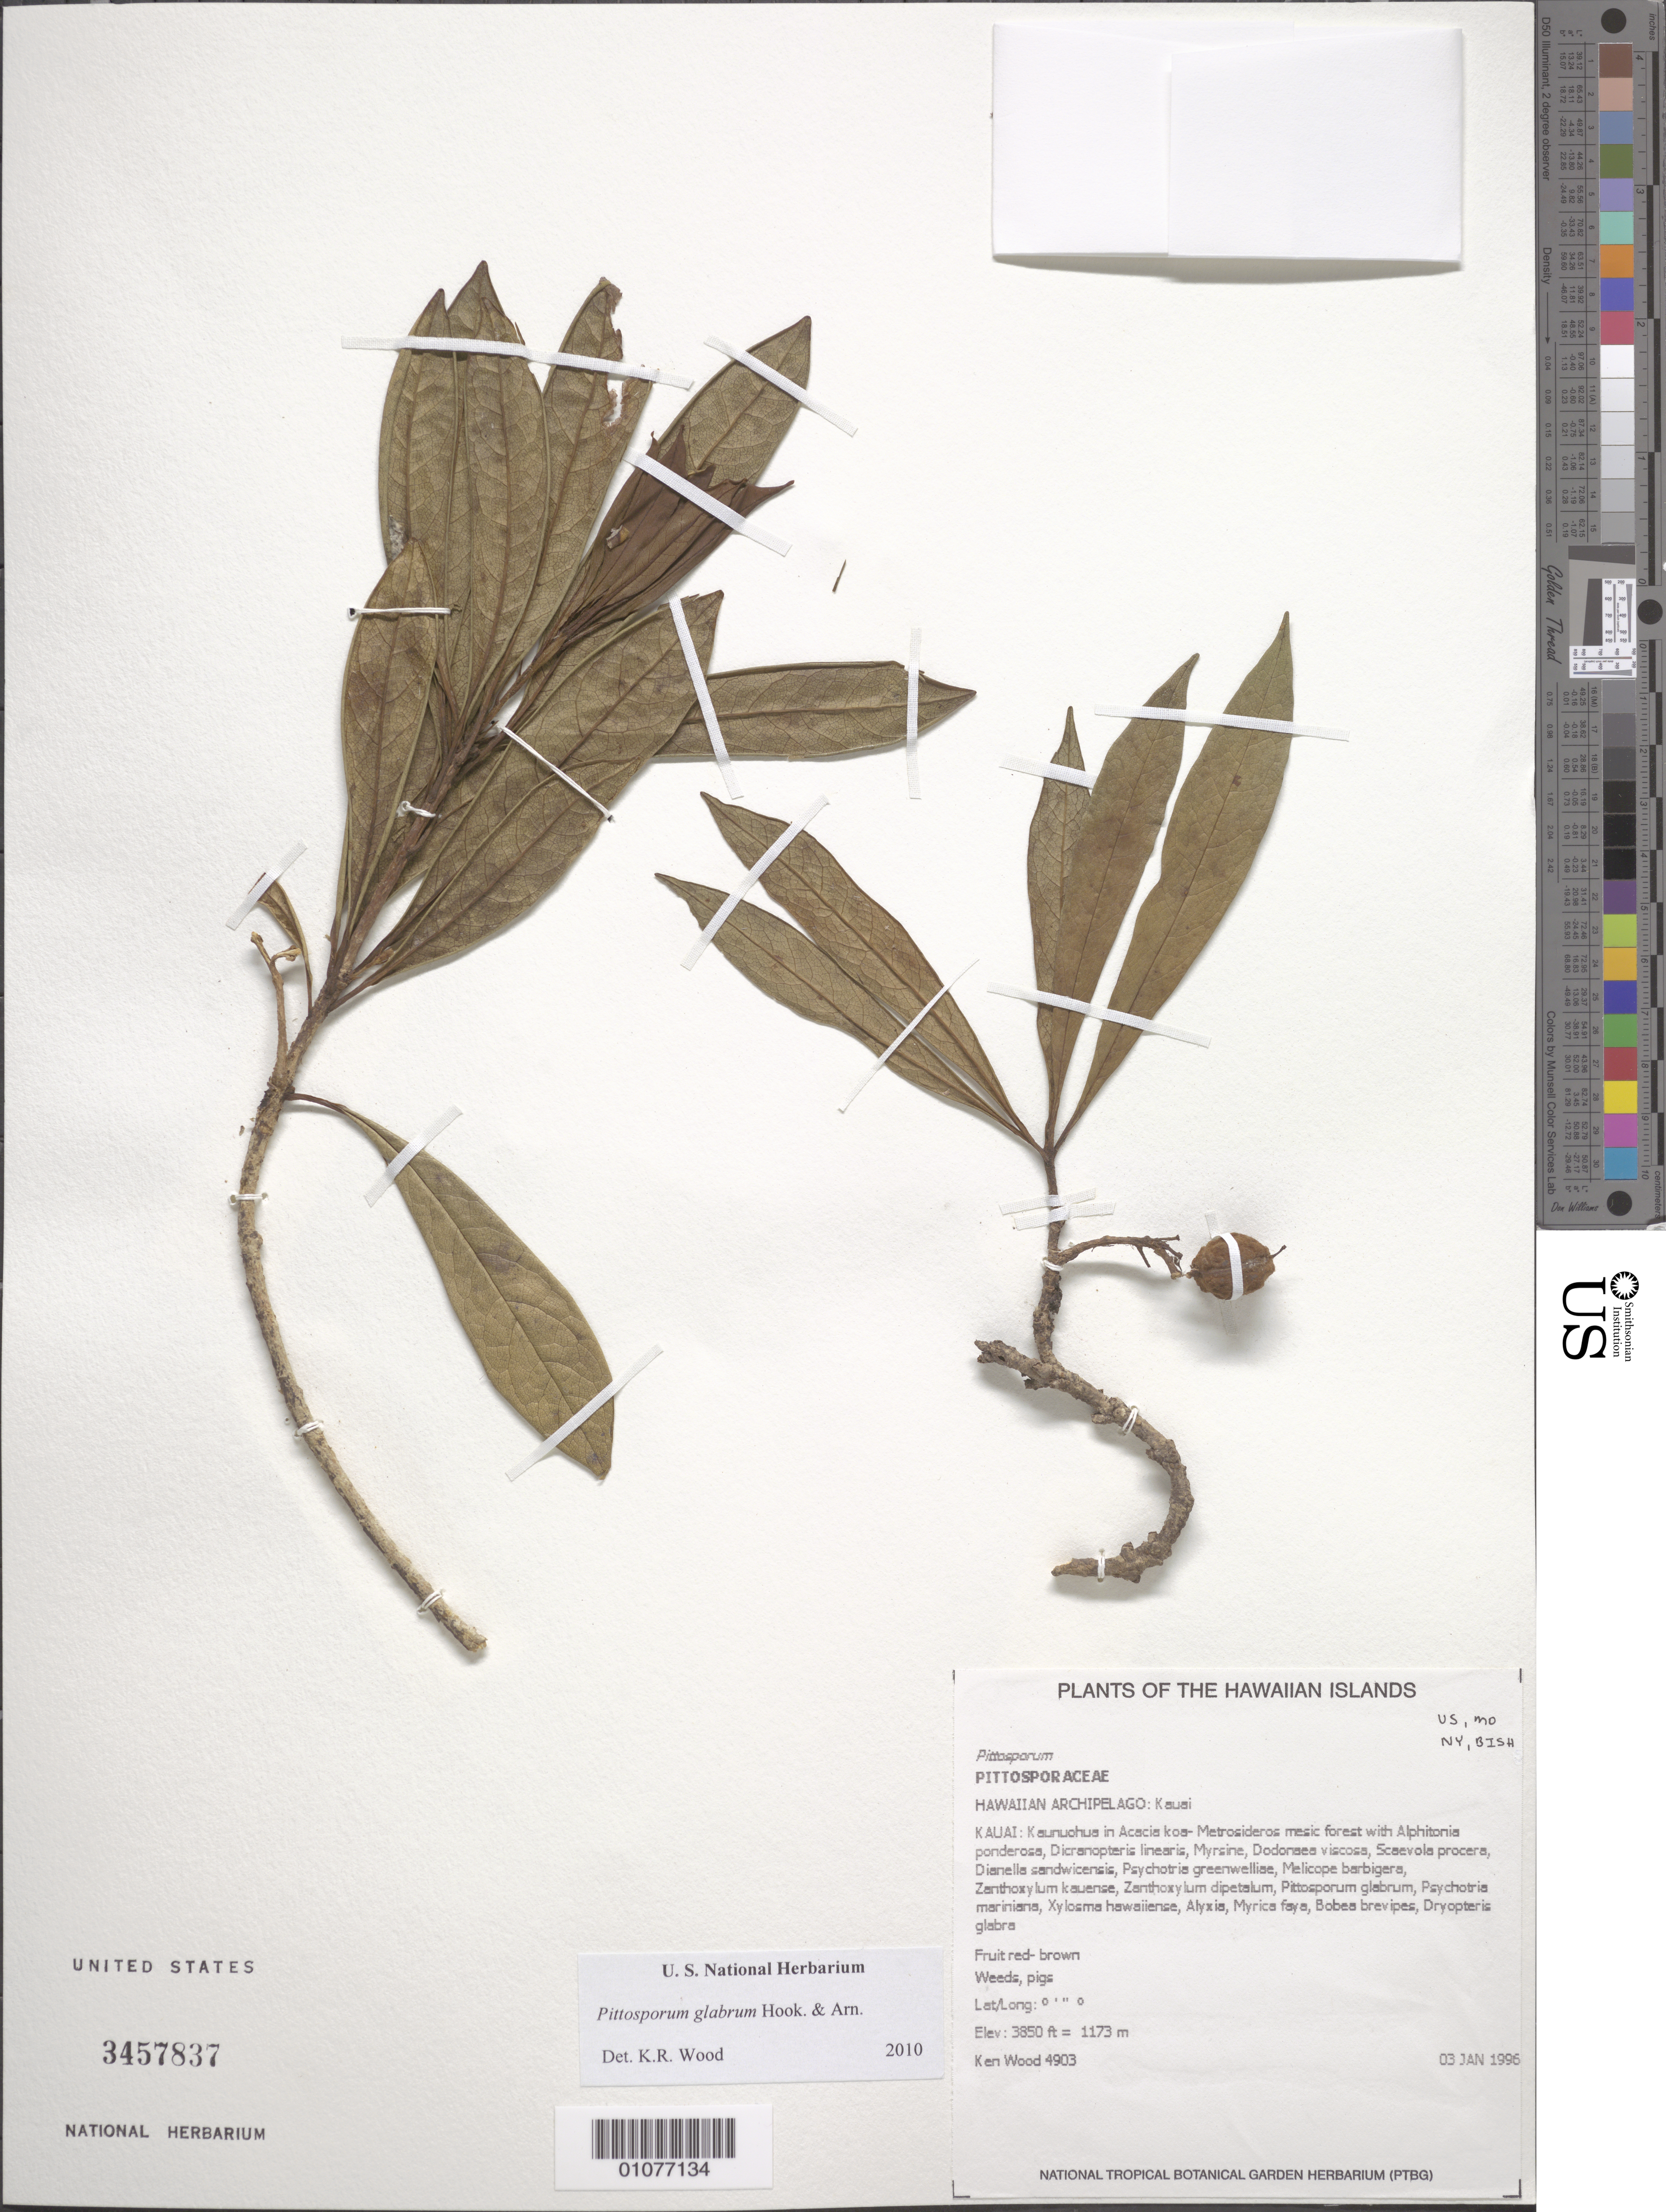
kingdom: Plantae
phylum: Tracheophyta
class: Magnoliopsida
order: Apiales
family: Pittosporaceae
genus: Pittosporum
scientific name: Pittosporum glabrum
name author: Hook. & Arn.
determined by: Wood, Kenneth R.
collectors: K. R. Wood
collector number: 4903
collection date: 1996-01-03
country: United States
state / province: Hawaii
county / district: Kaui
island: Kaua'i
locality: Kuanuohua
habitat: in Acacia koa- Metrosideros mesic forest.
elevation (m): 1173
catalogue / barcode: US 3457837